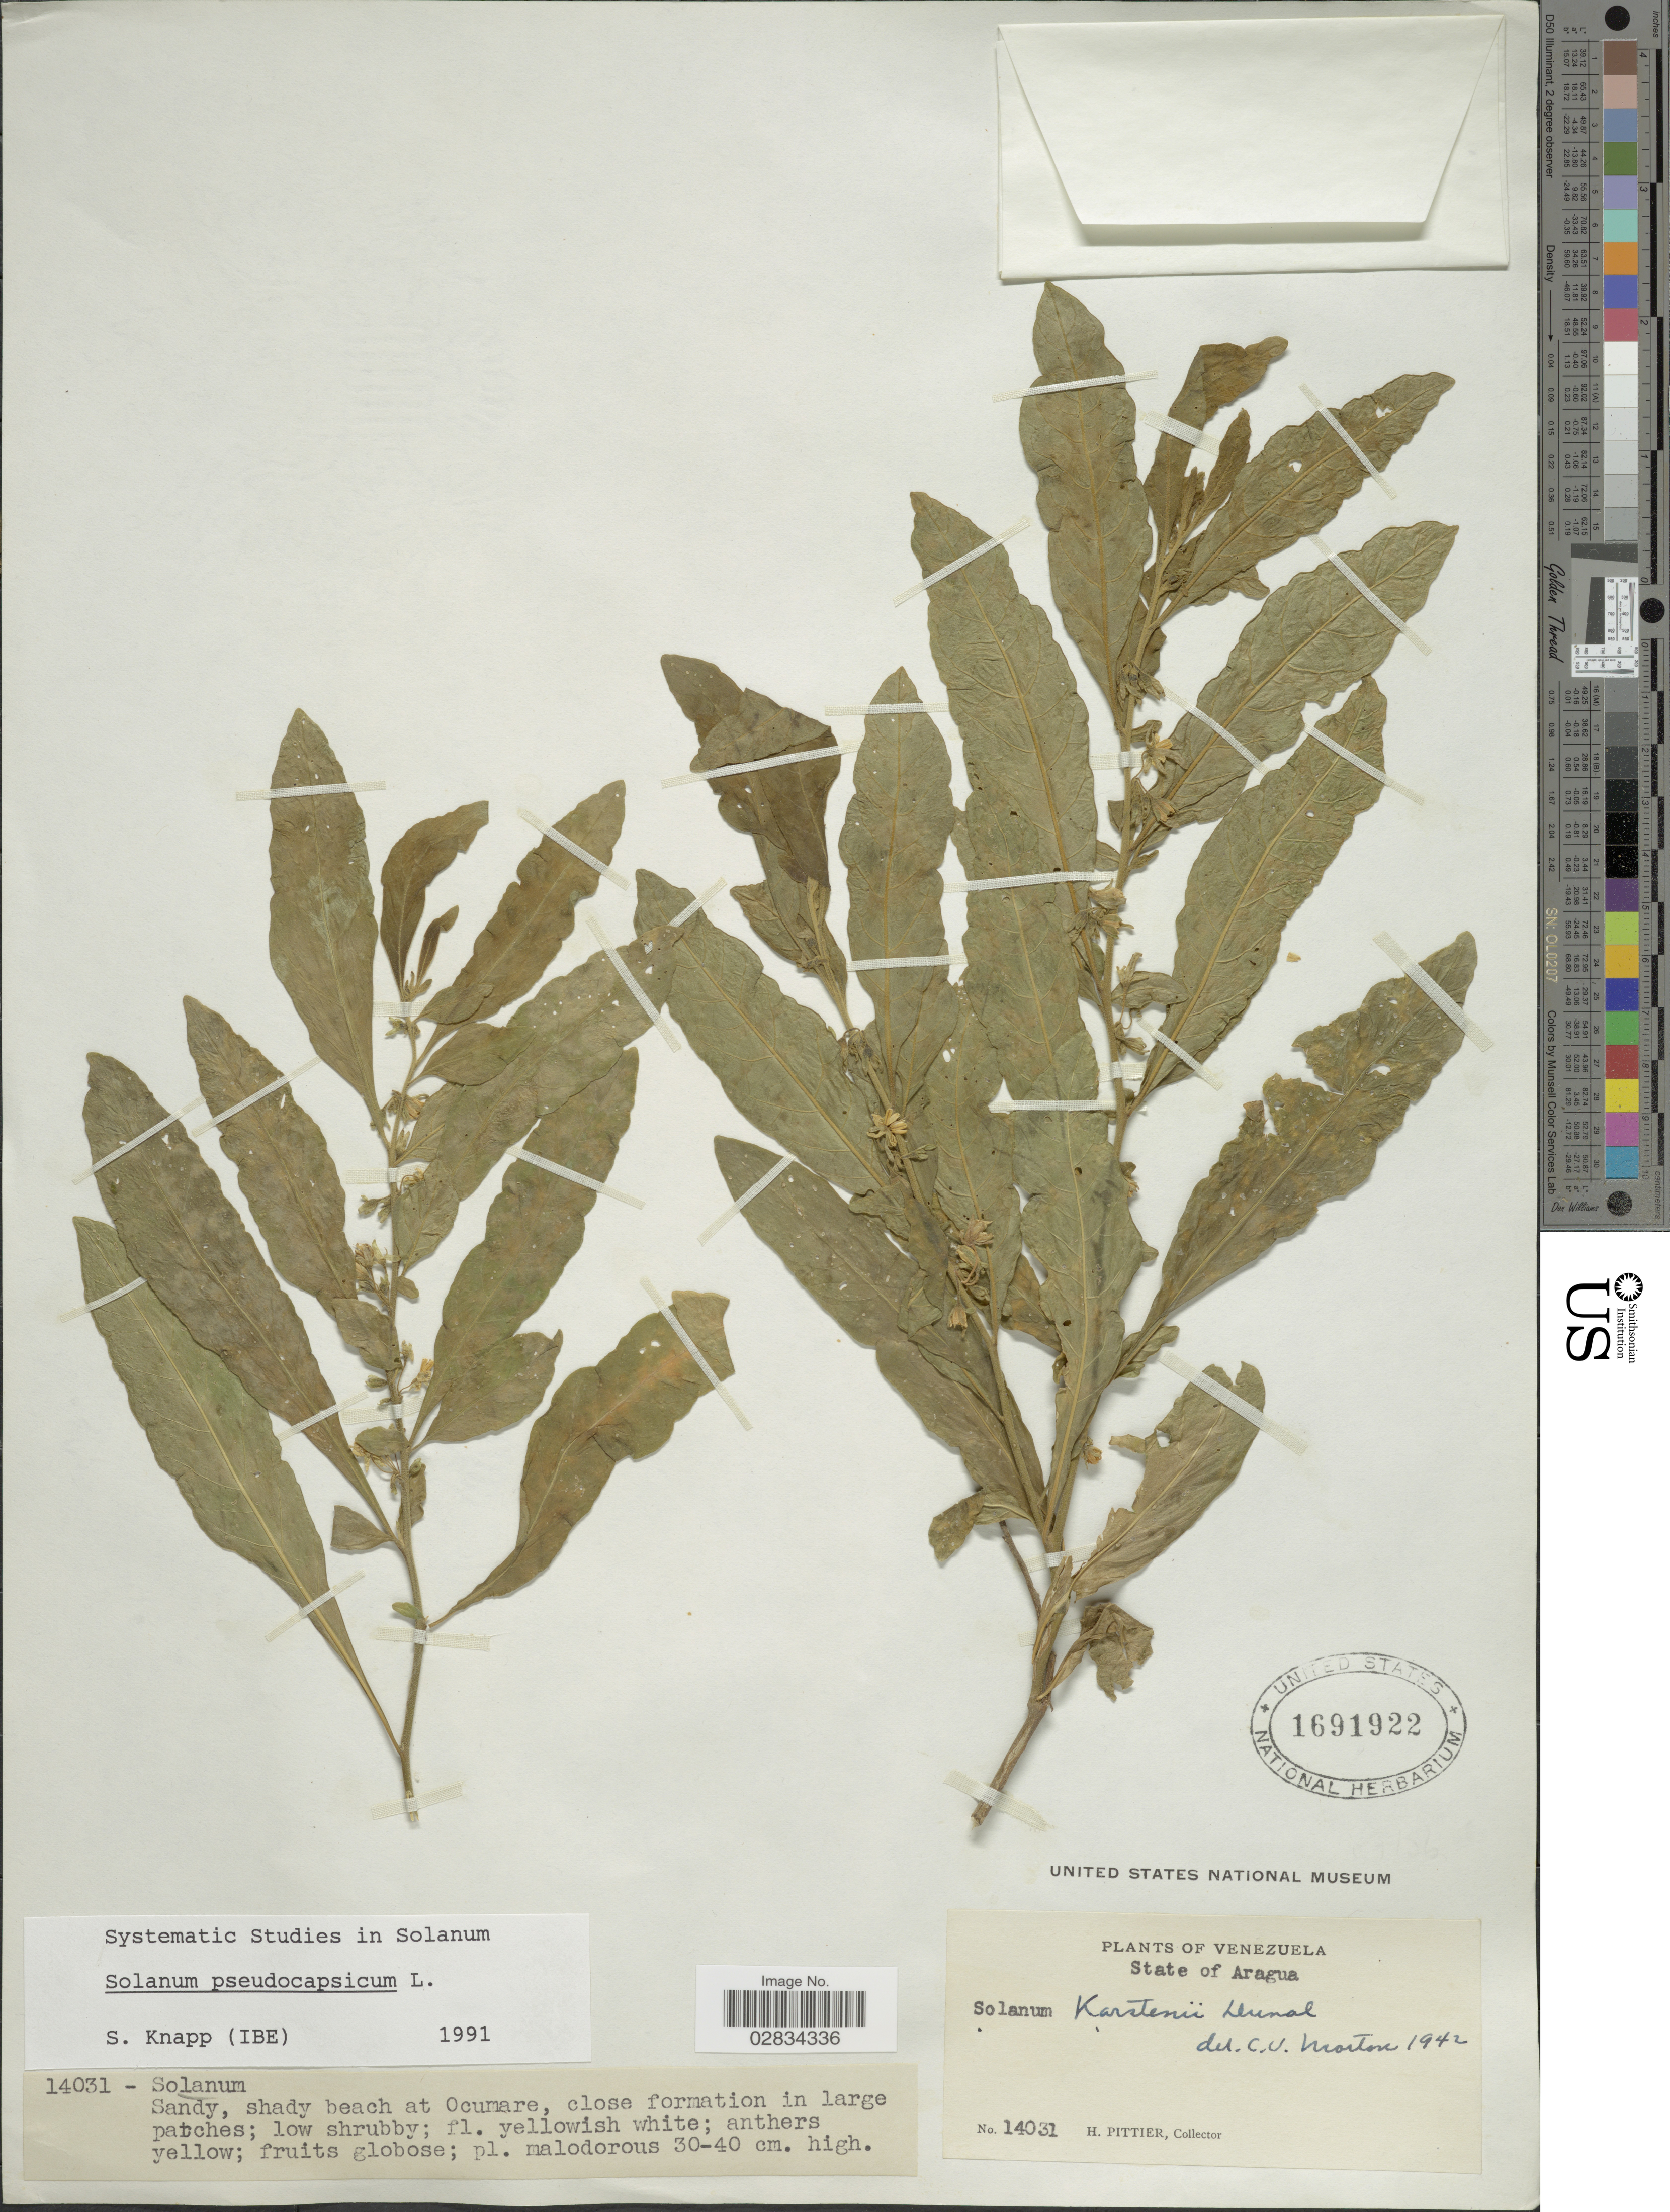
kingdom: Plantae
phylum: Tracheophyta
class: Magnoliopsida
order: Solanales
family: Solanaceae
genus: Solanum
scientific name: Solanum pseudocapsicum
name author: L.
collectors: H. F. Pittier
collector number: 14031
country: Venezuela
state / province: Aragua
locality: State of Aragua.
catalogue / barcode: US 1691922